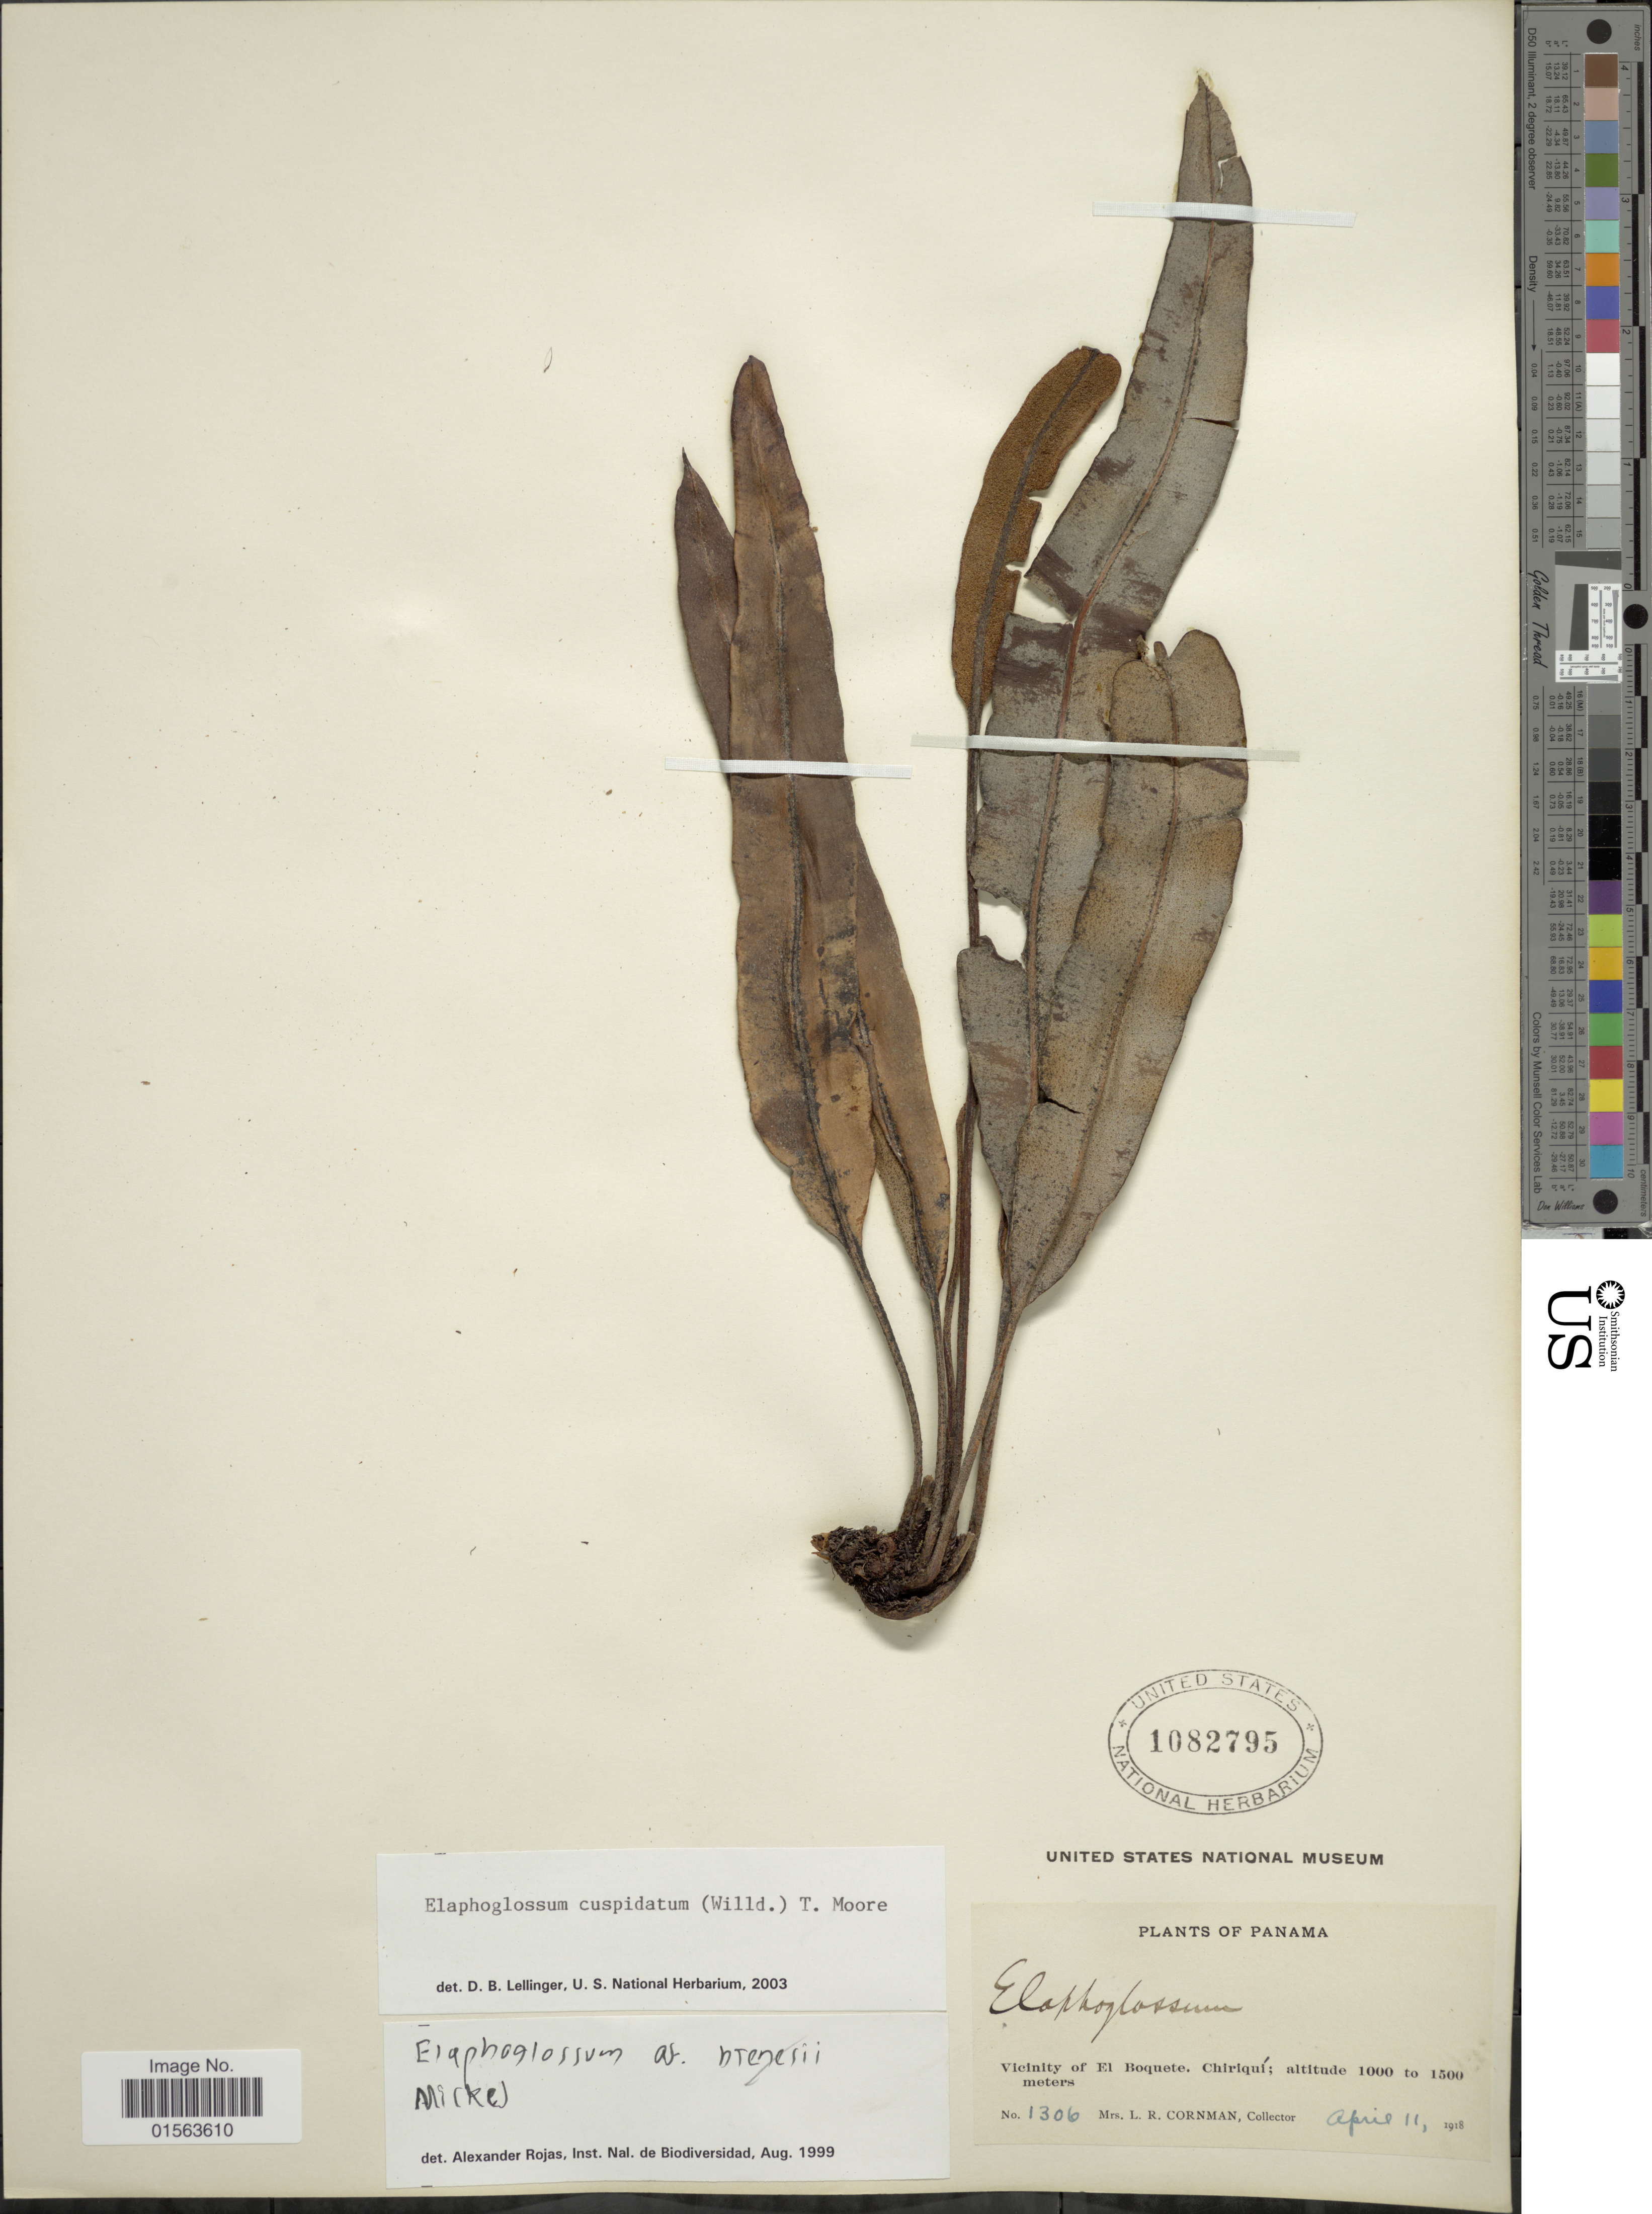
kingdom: Plantae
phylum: Tracheophyta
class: Polypodiopsida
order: Polypodiales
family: Dryopteridaceae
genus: Elaphoglossum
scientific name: Elaphoglossum cuspidatum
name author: (Willd.) T. Moore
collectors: L. Cornman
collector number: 1306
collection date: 1918-04-11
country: Panama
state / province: Chiriqui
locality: Vicinity of El Boquete, Chiriqui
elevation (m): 1000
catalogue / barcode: US 1082795